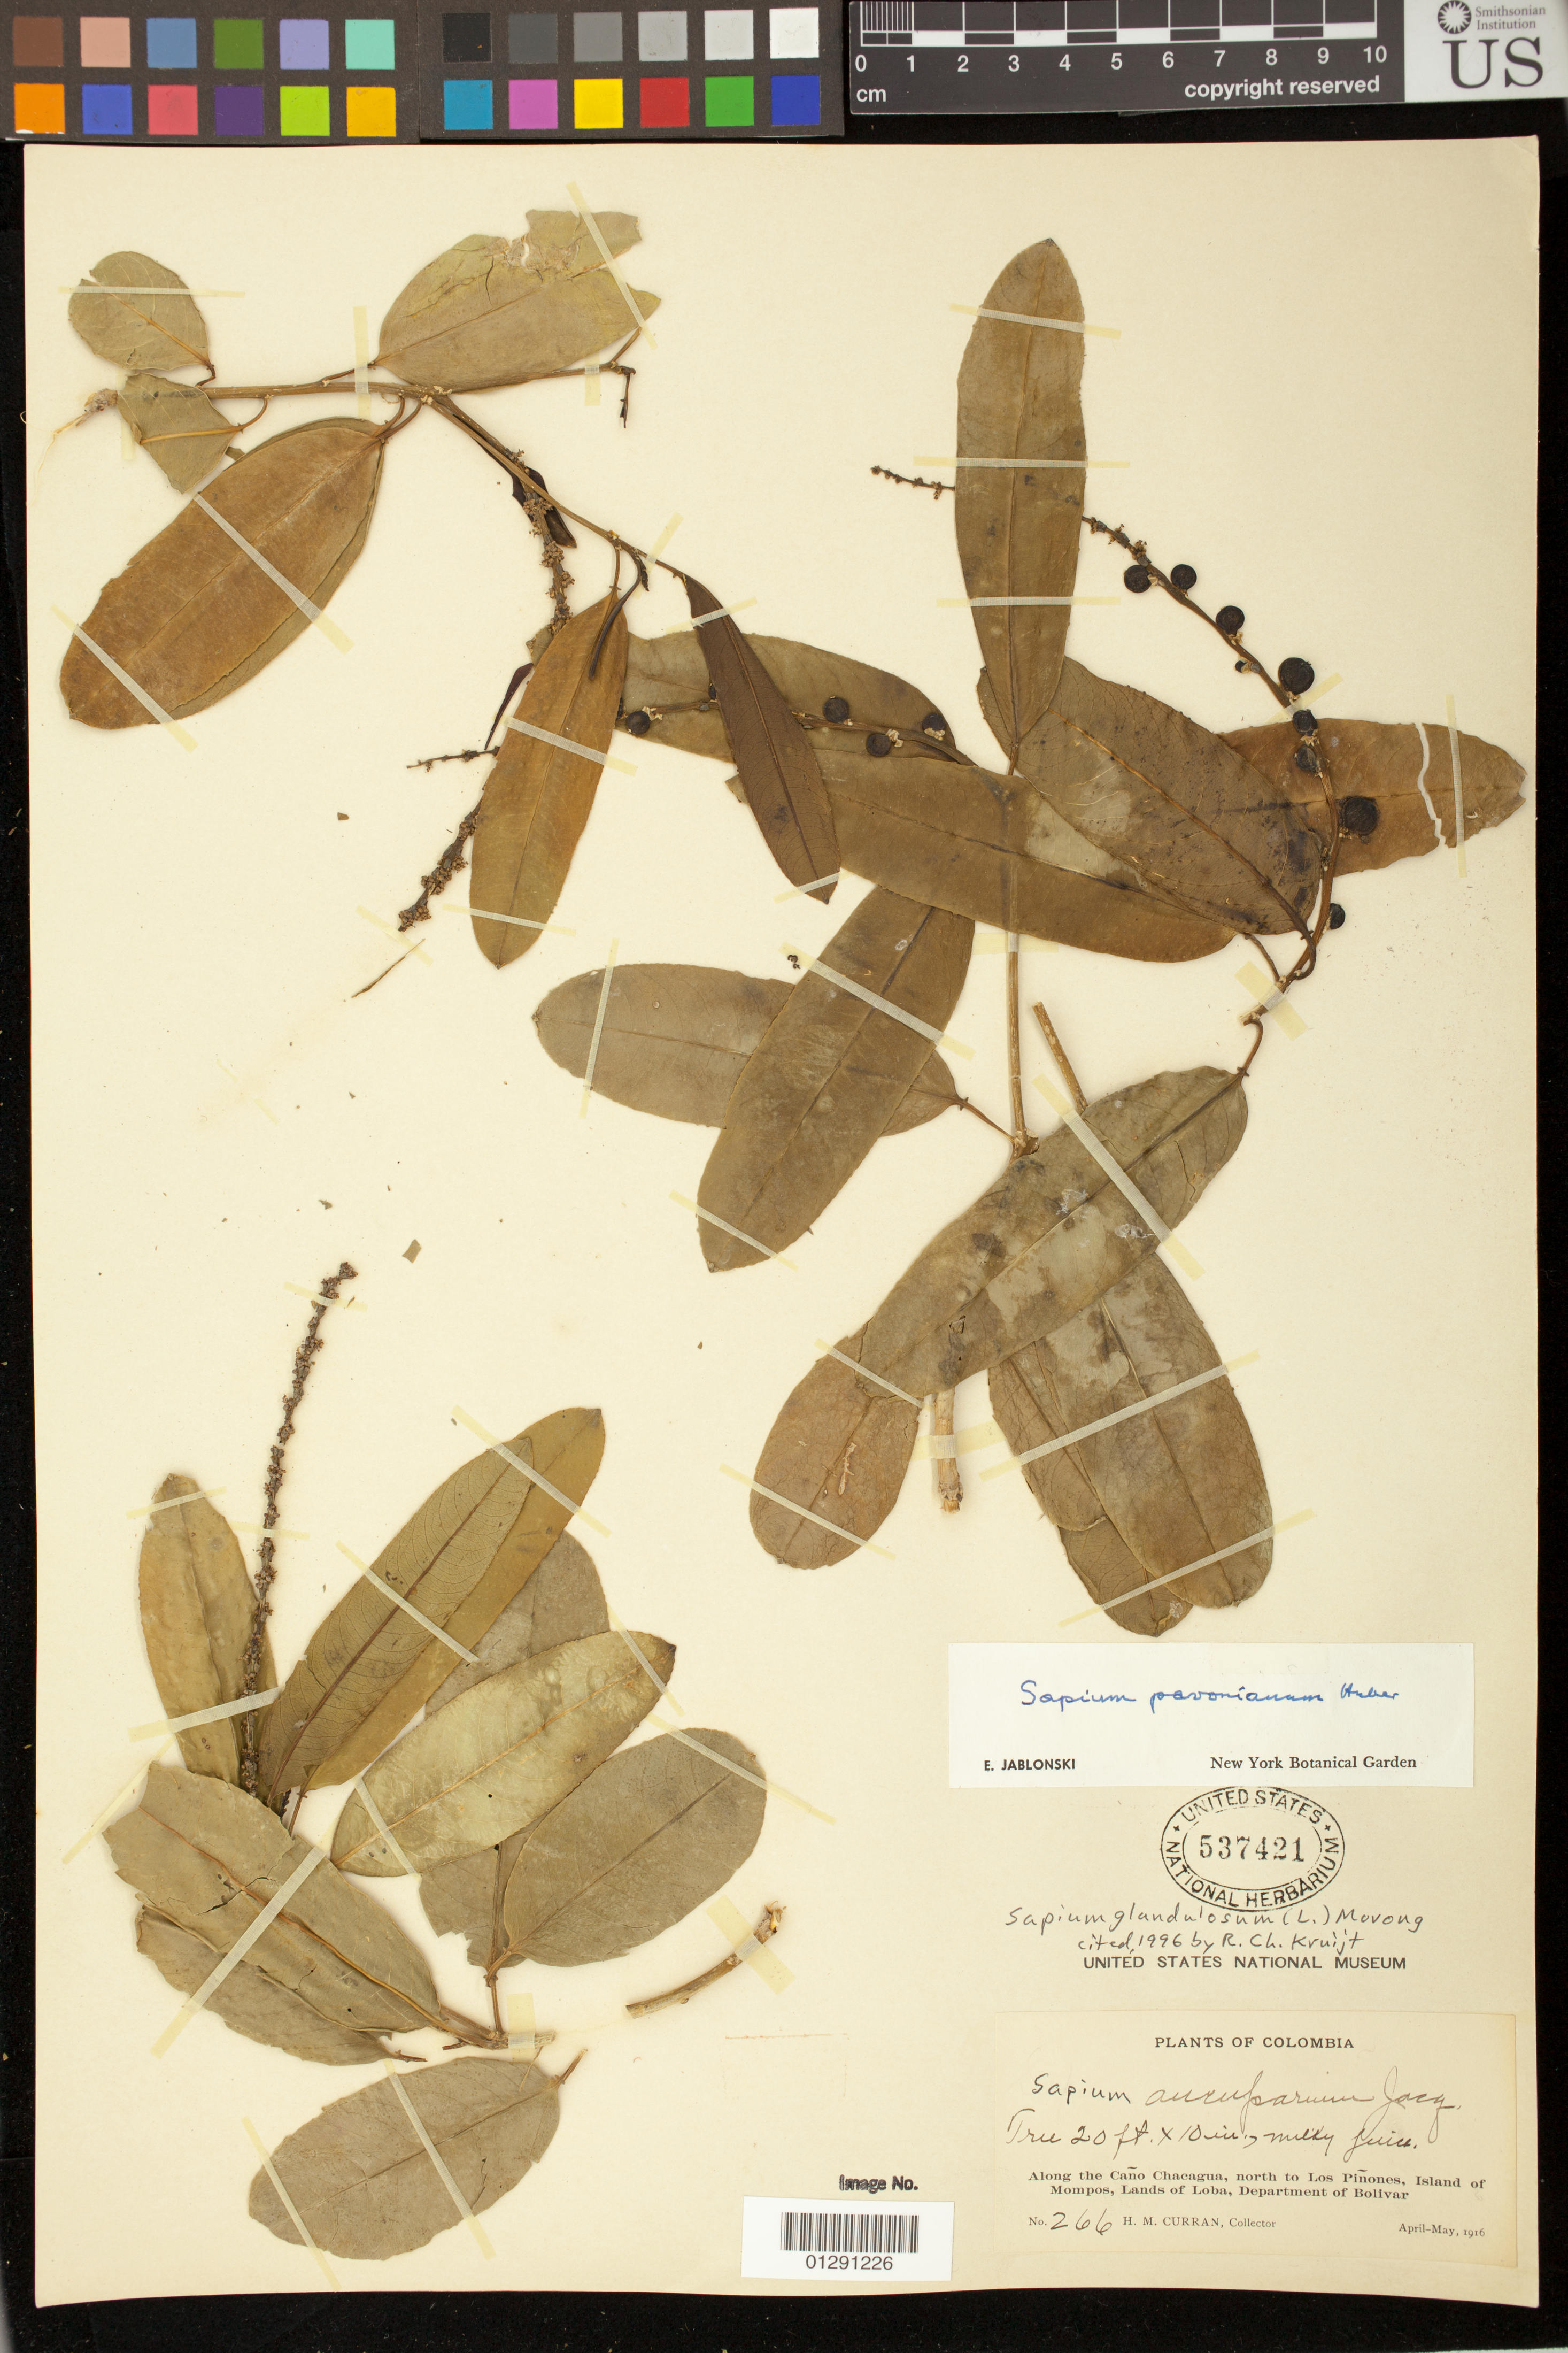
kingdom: Plantae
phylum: Tracheophyta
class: Magnoliopsida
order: Malpighiales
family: Euphorbiaceae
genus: Sapium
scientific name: Sapium glandulatum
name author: (Vell.) Pax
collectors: H. M. Curran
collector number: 266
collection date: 1916-04-01/1916-05-31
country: Colombia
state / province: Bolivar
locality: Along the Cano Chacagua, north to Los Pinones, Island Mompos, Lands of Loba, Department of Bolivar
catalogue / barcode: US 537421